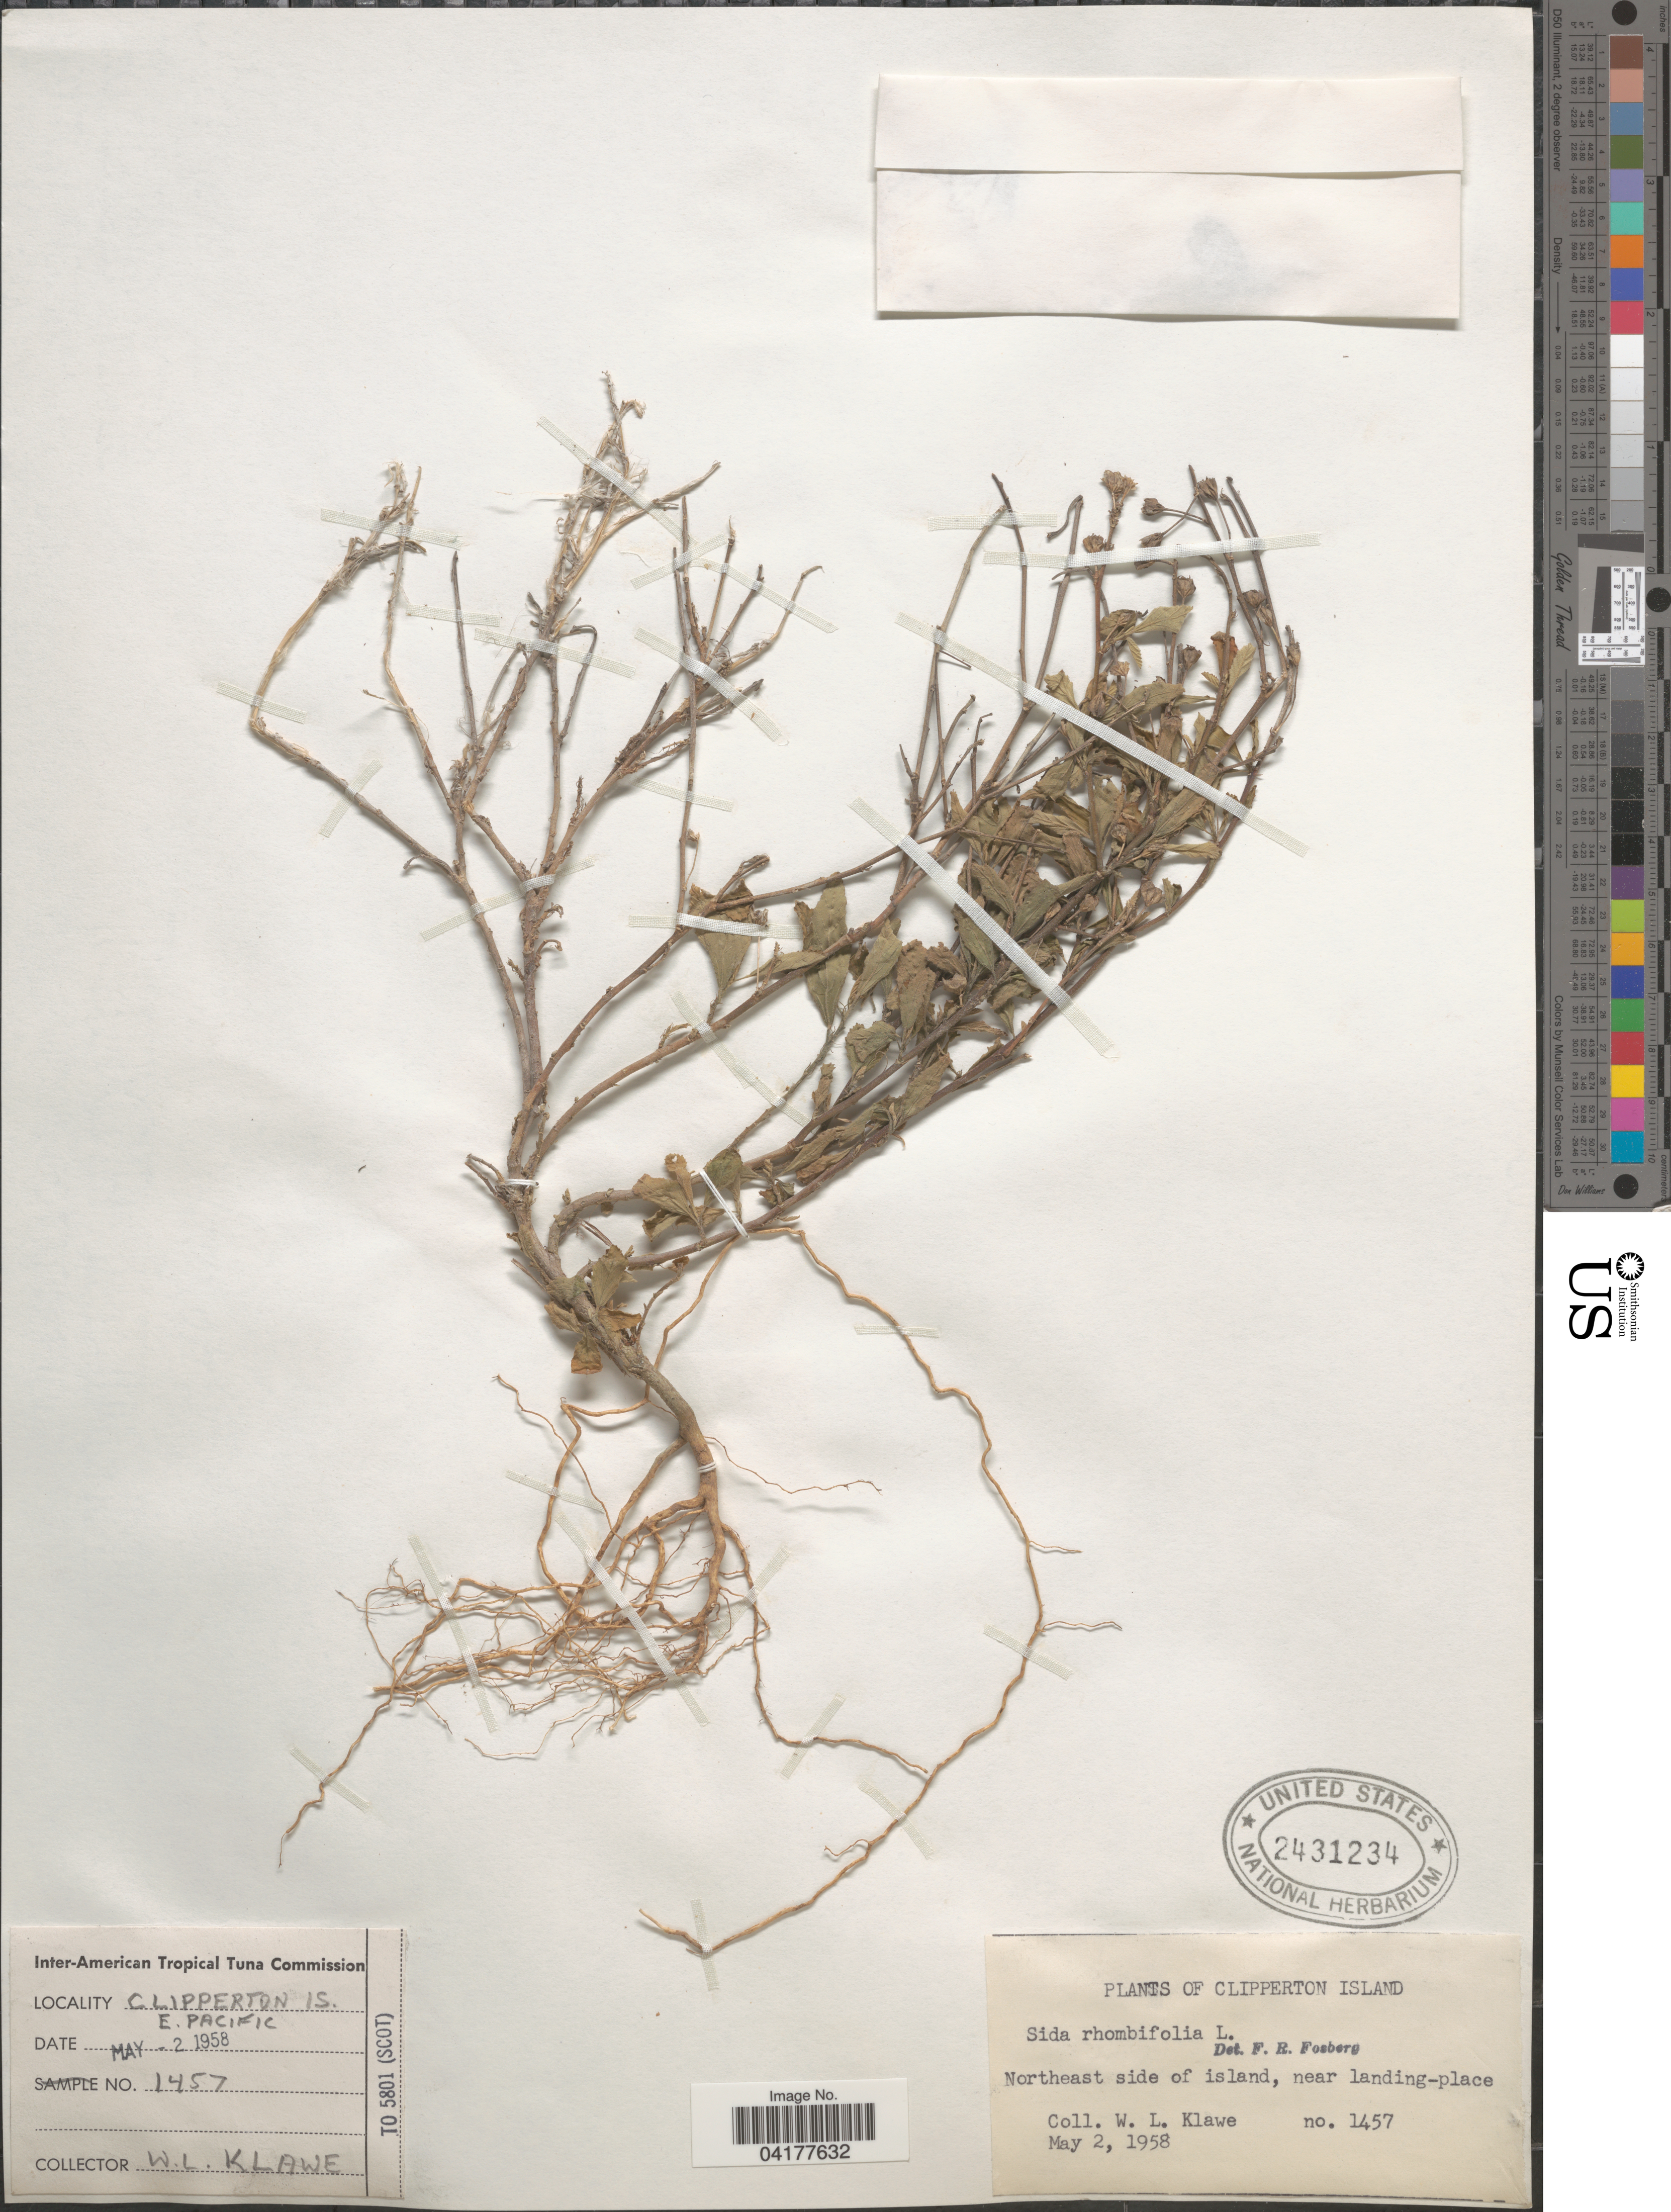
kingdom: Plantae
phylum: Tracheophyta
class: Magnoliopsida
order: Malvales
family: Malvaceae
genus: Sida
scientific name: Sida rhombifolia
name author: L.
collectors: W. Klawe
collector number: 1457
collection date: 1958-05-02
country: Central Am. Pac. Islands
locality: Clipperton Island. Northeast side of island, near landing-plane. E. Pacific.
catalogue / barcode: US 2431234